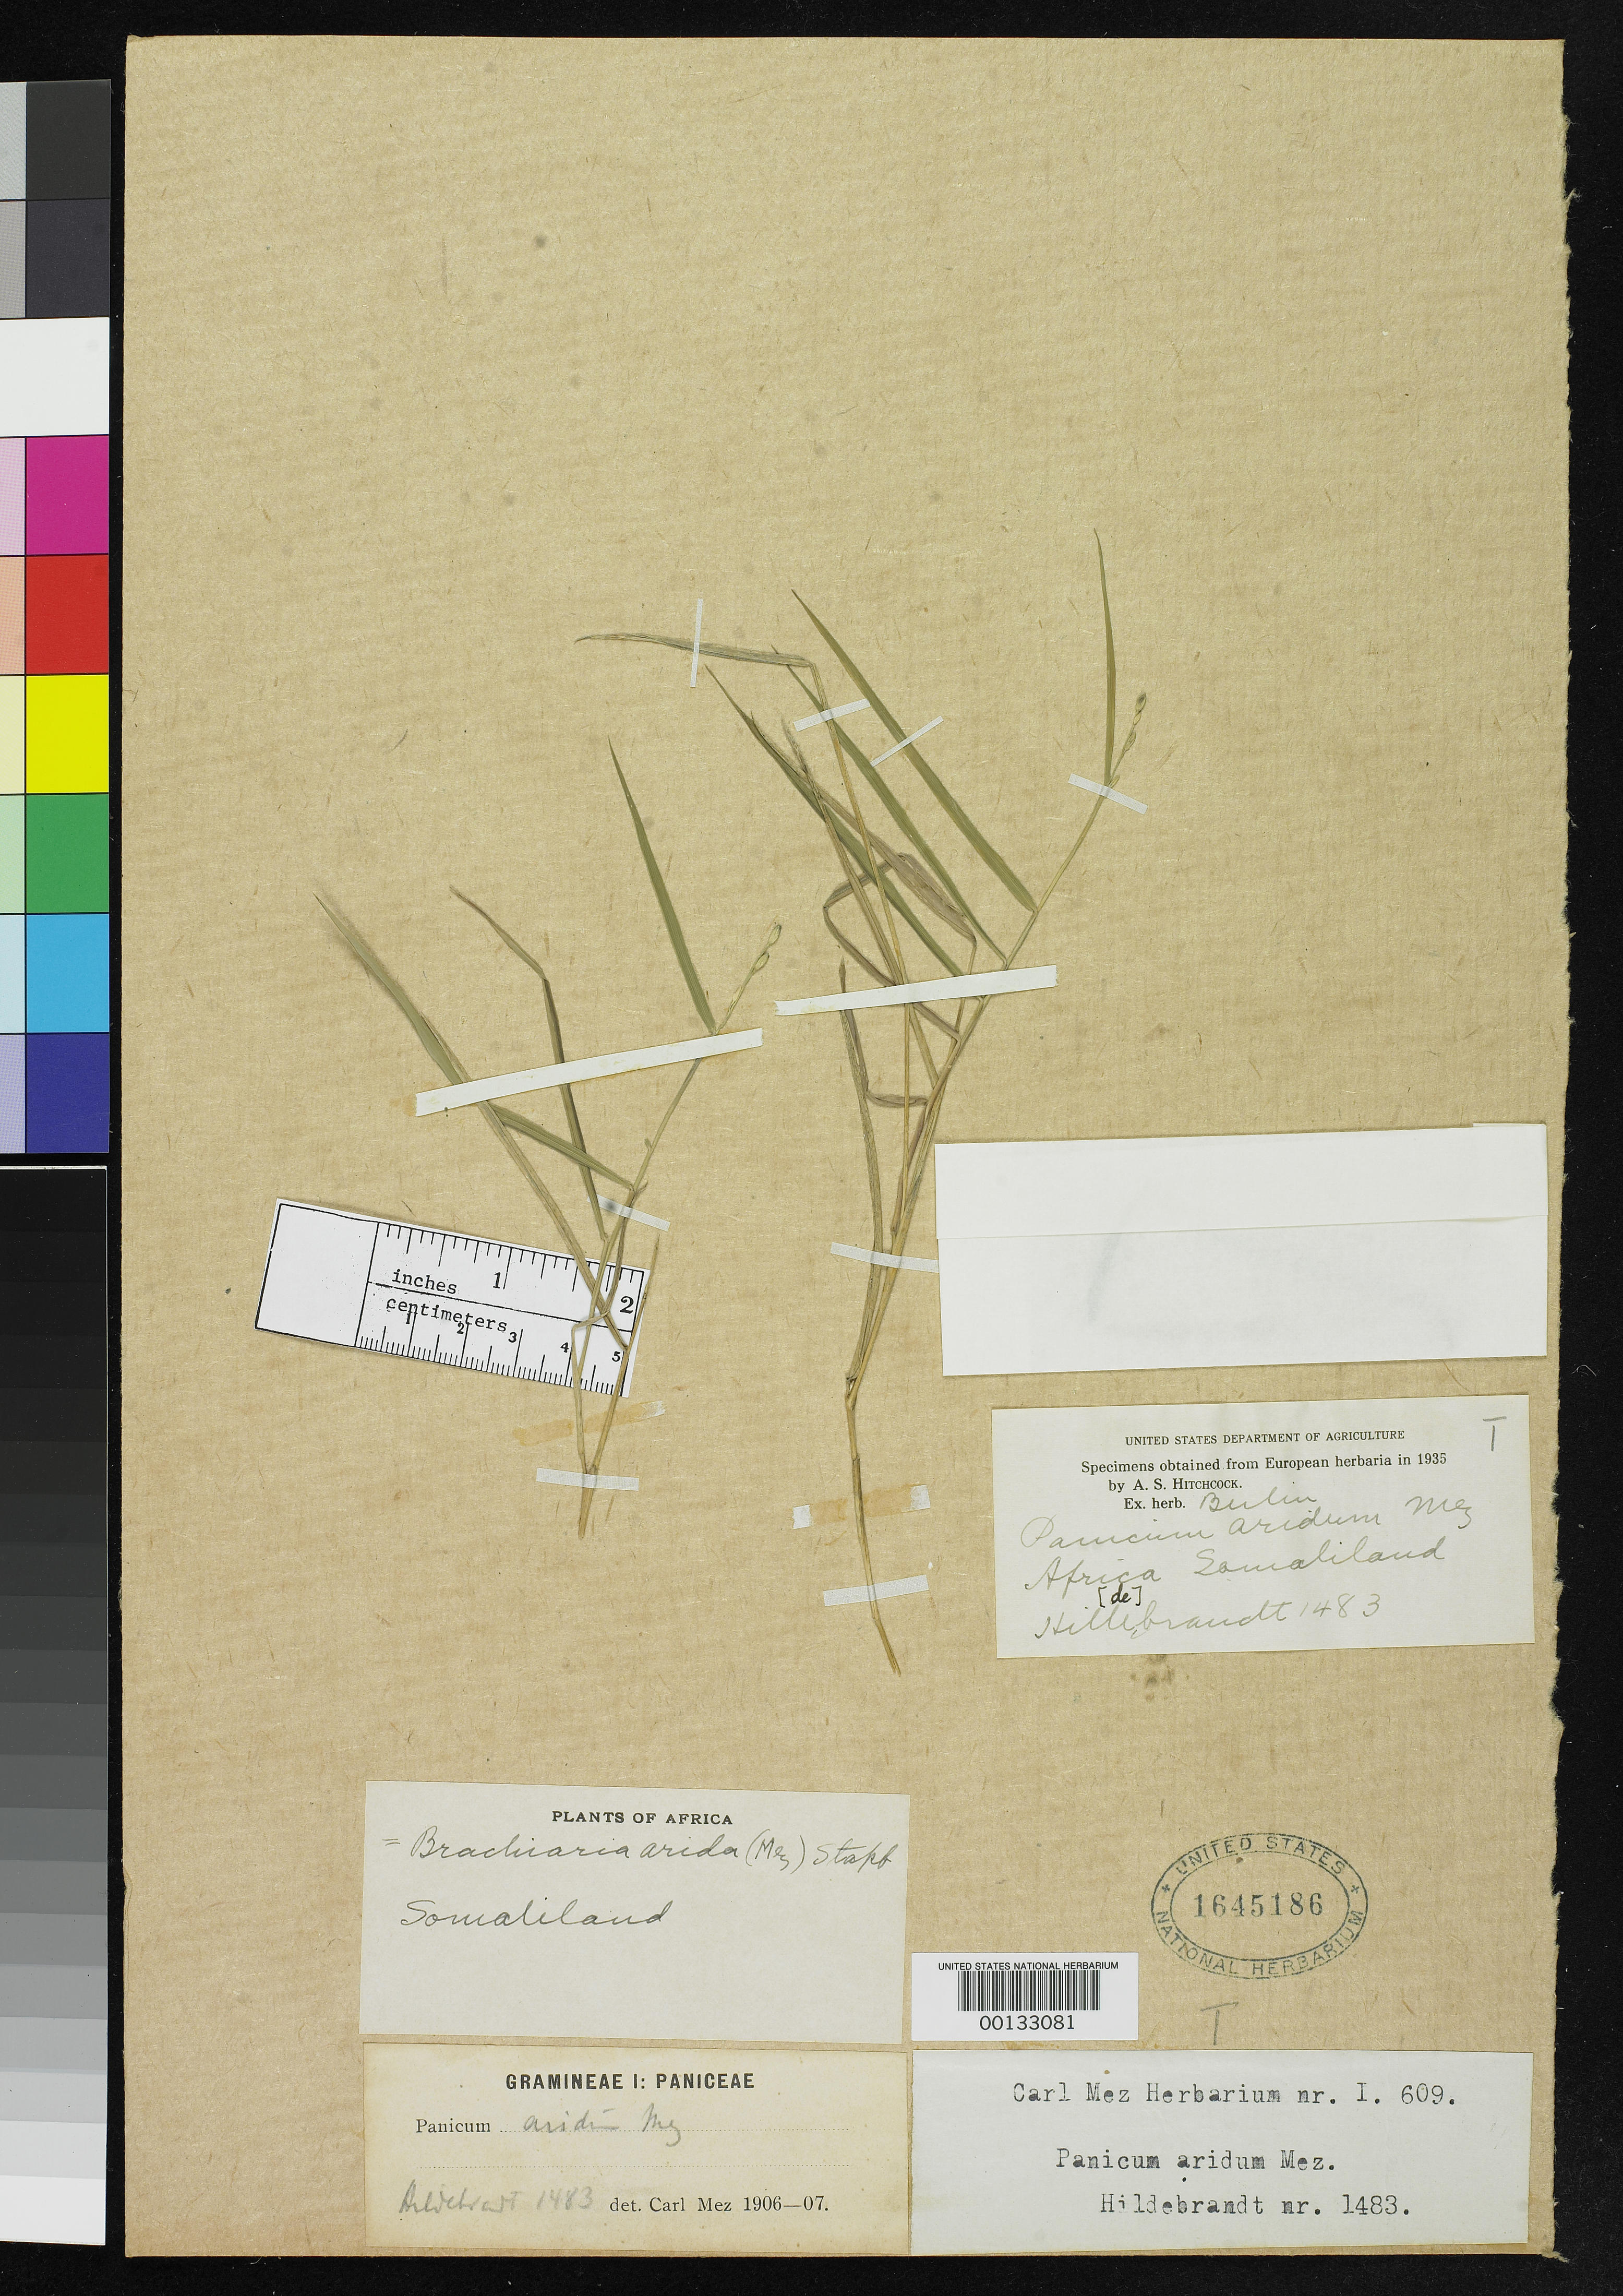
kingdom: Plantae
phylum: Tracheophyta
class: Liliopsida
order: Poales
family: Poaceae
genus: Panicum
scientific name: Panicum aridum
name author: Mez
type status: Syntype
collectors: J. Hildebrandt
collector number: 1483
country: Somalia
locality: Somaliland.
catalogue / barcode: US 1645186